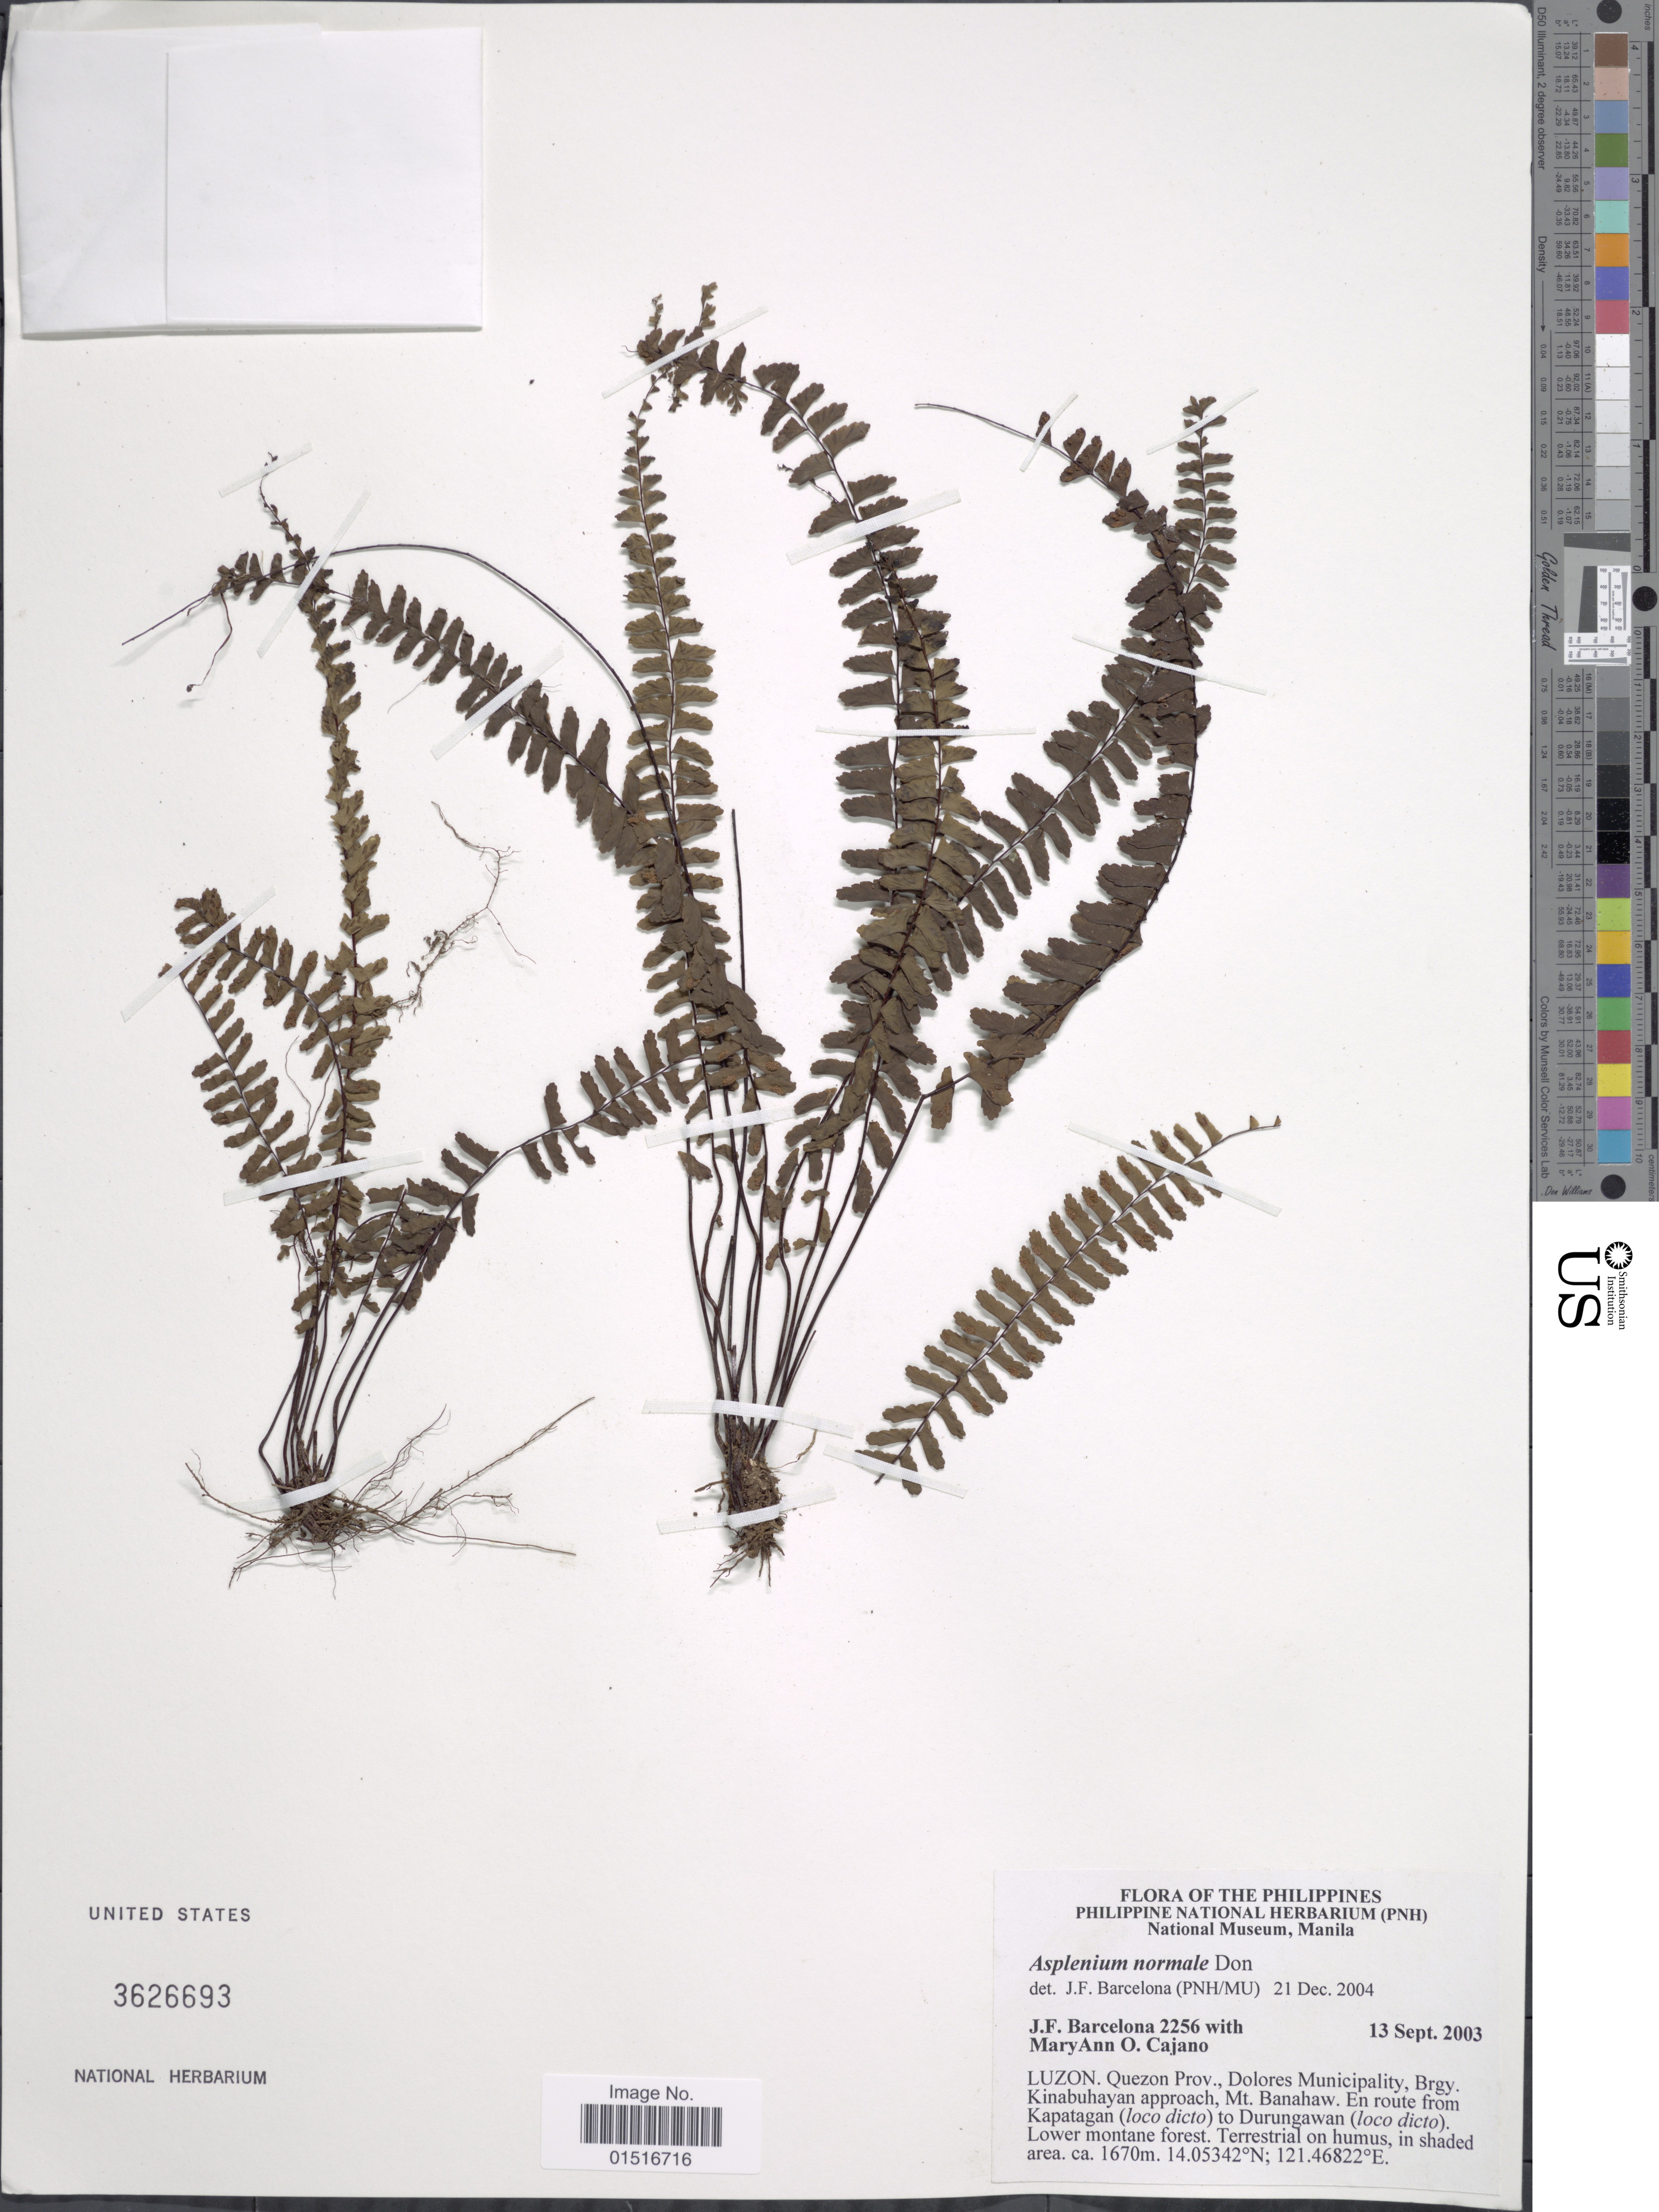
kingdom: Plantae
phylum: Tracheophyta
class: Polypodiopsida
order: Polypodiales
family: Aspleniaceae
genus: Asplenium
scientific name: Asplenium normale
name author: D. Don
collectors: J. F. Barcelona & M. Cajano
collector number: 2256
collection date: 2003-09-13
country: Philippines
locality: Luzon. Quezon Prov., Dolores Municipality, Brgy. Kinabuhayan approach, Mt. Banahaw. En route from Kapatagan (loco dicto) to Durungawan (loco dicto). Lower montane forest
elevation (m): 1670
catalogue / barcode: US 3626693